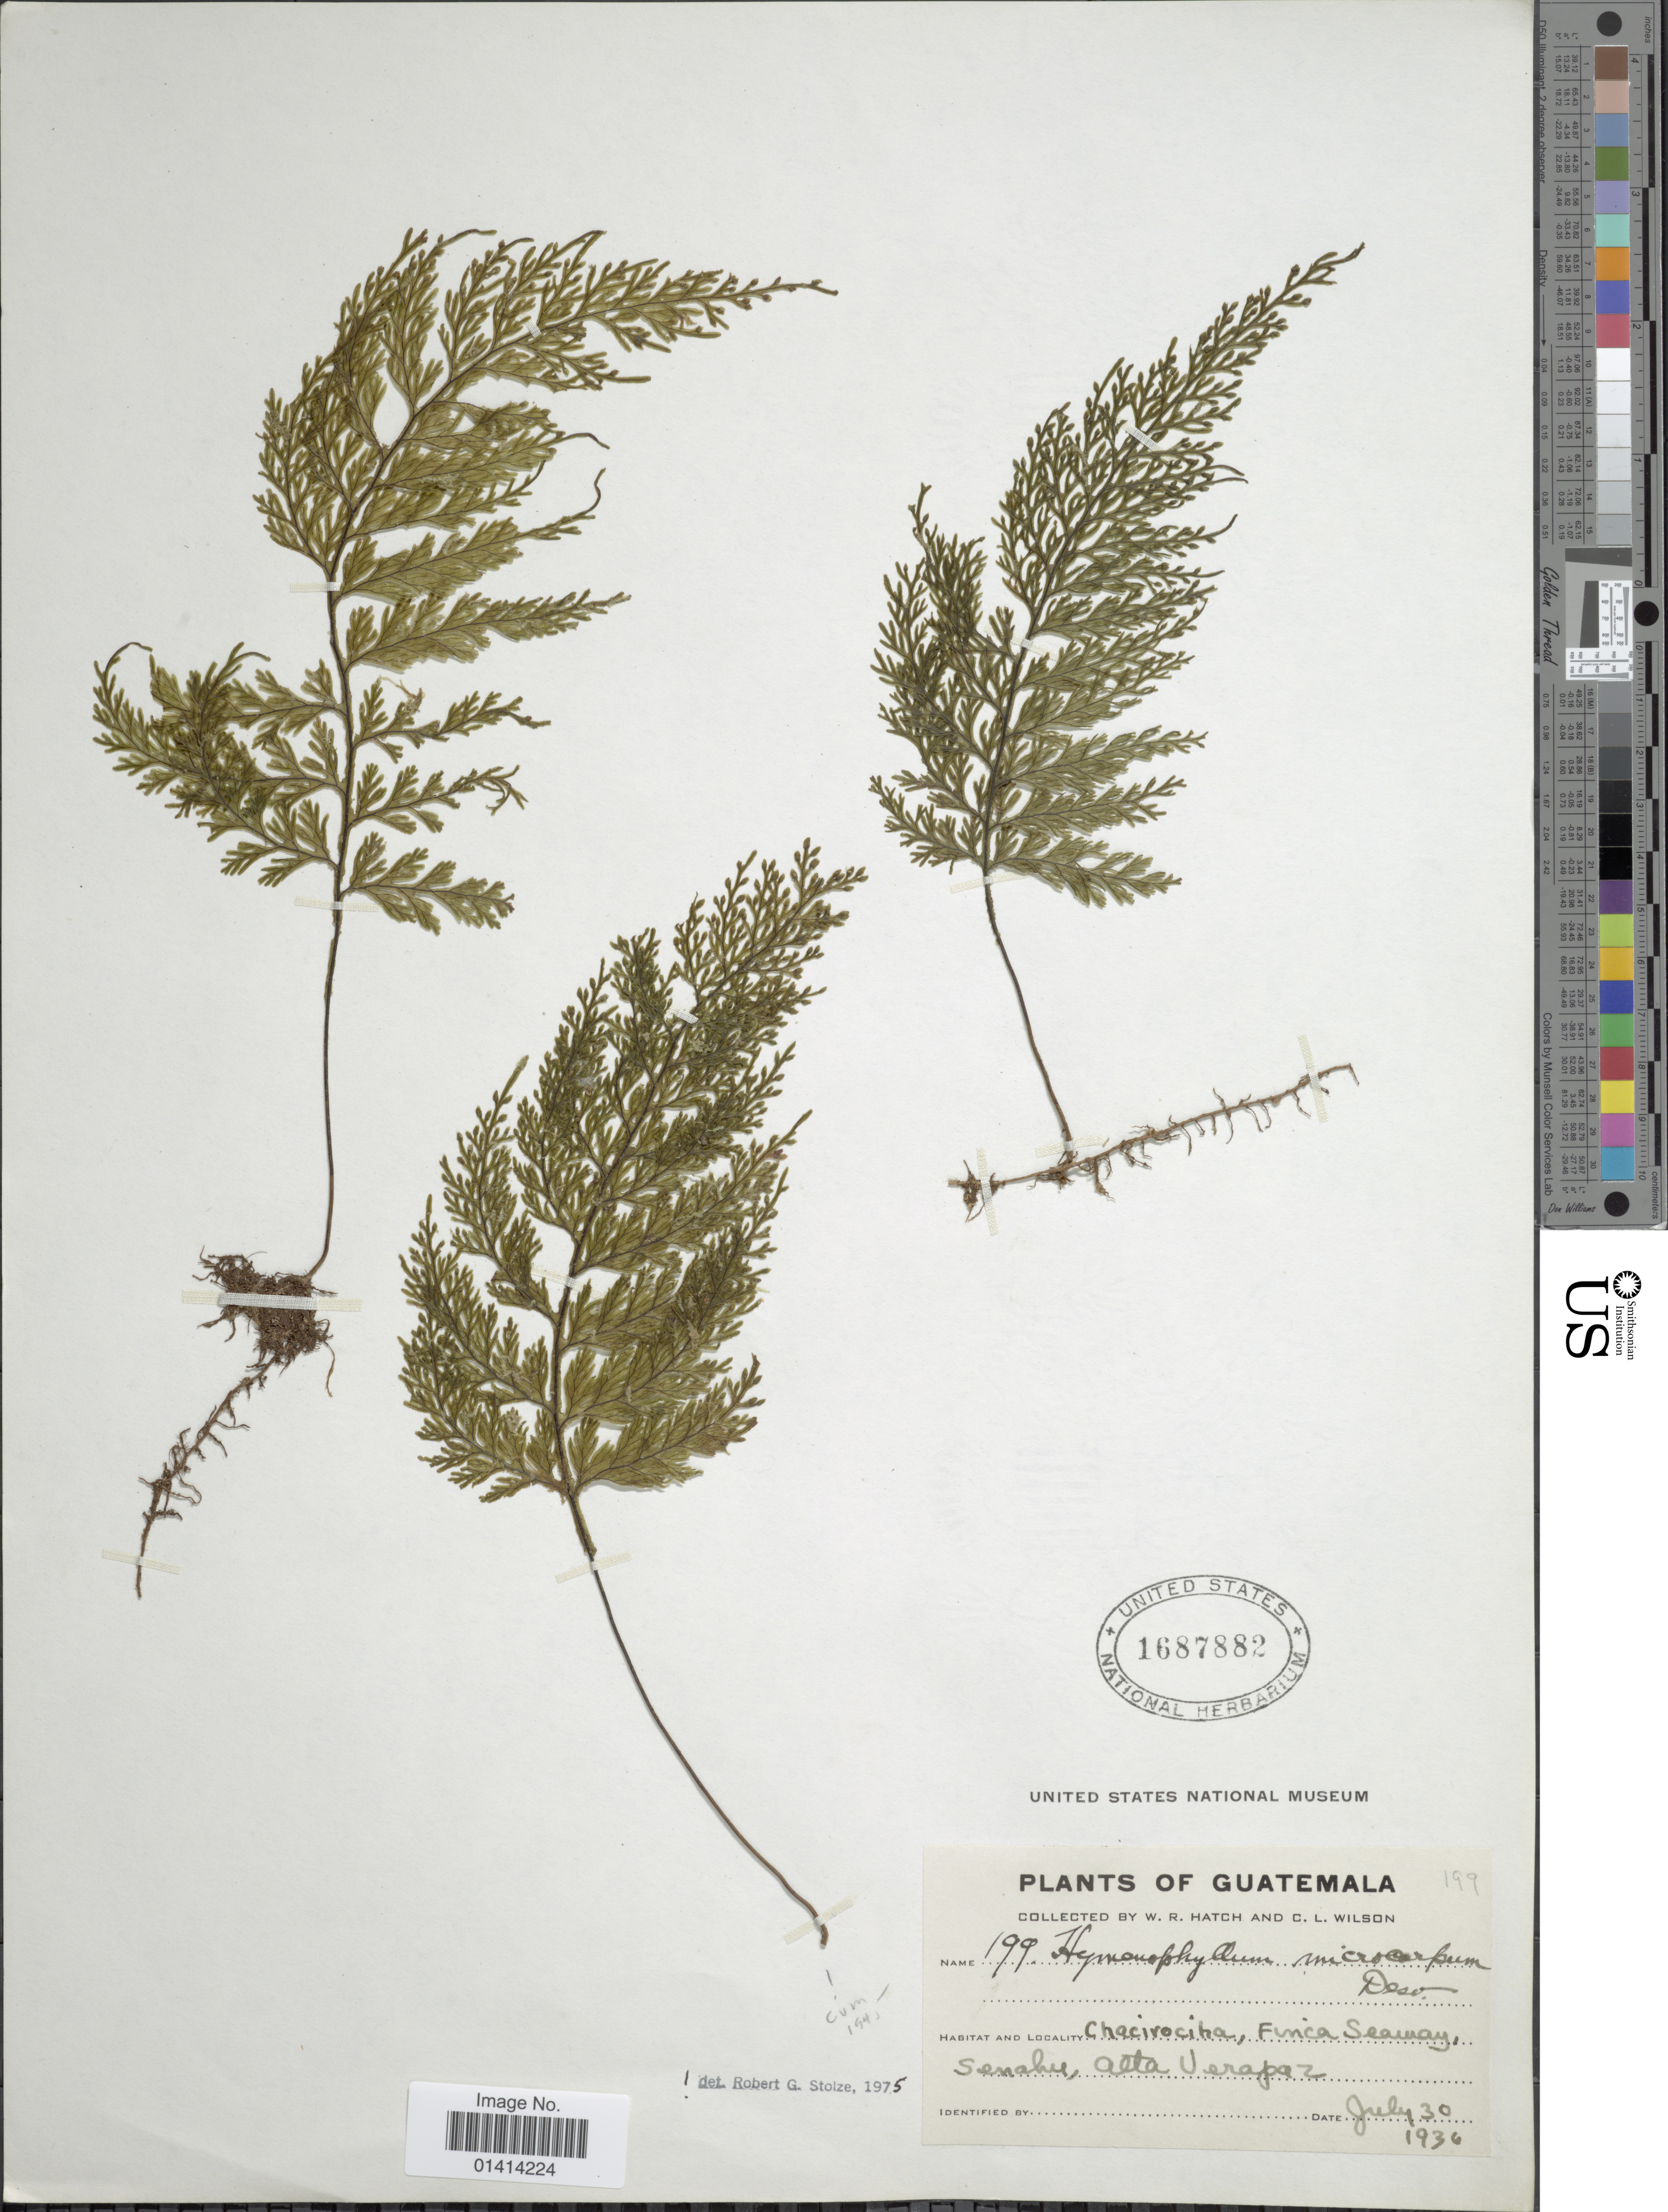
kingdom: Plantae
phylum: Tracheophyta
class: Polypodiopsida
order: Hymenophyllales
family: Hymenophyllaceae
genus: Hymenophyllum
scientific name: Hymenophyllum microcarpum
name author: (Desv.) Lellinger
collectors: W. Hatch & C. L. Wilson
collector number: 199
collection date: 1930-07-30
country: Guatemala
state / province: Alta Verapaz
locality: Chacirociha, Finca Seamay, Senahu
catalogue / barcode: US 1687882